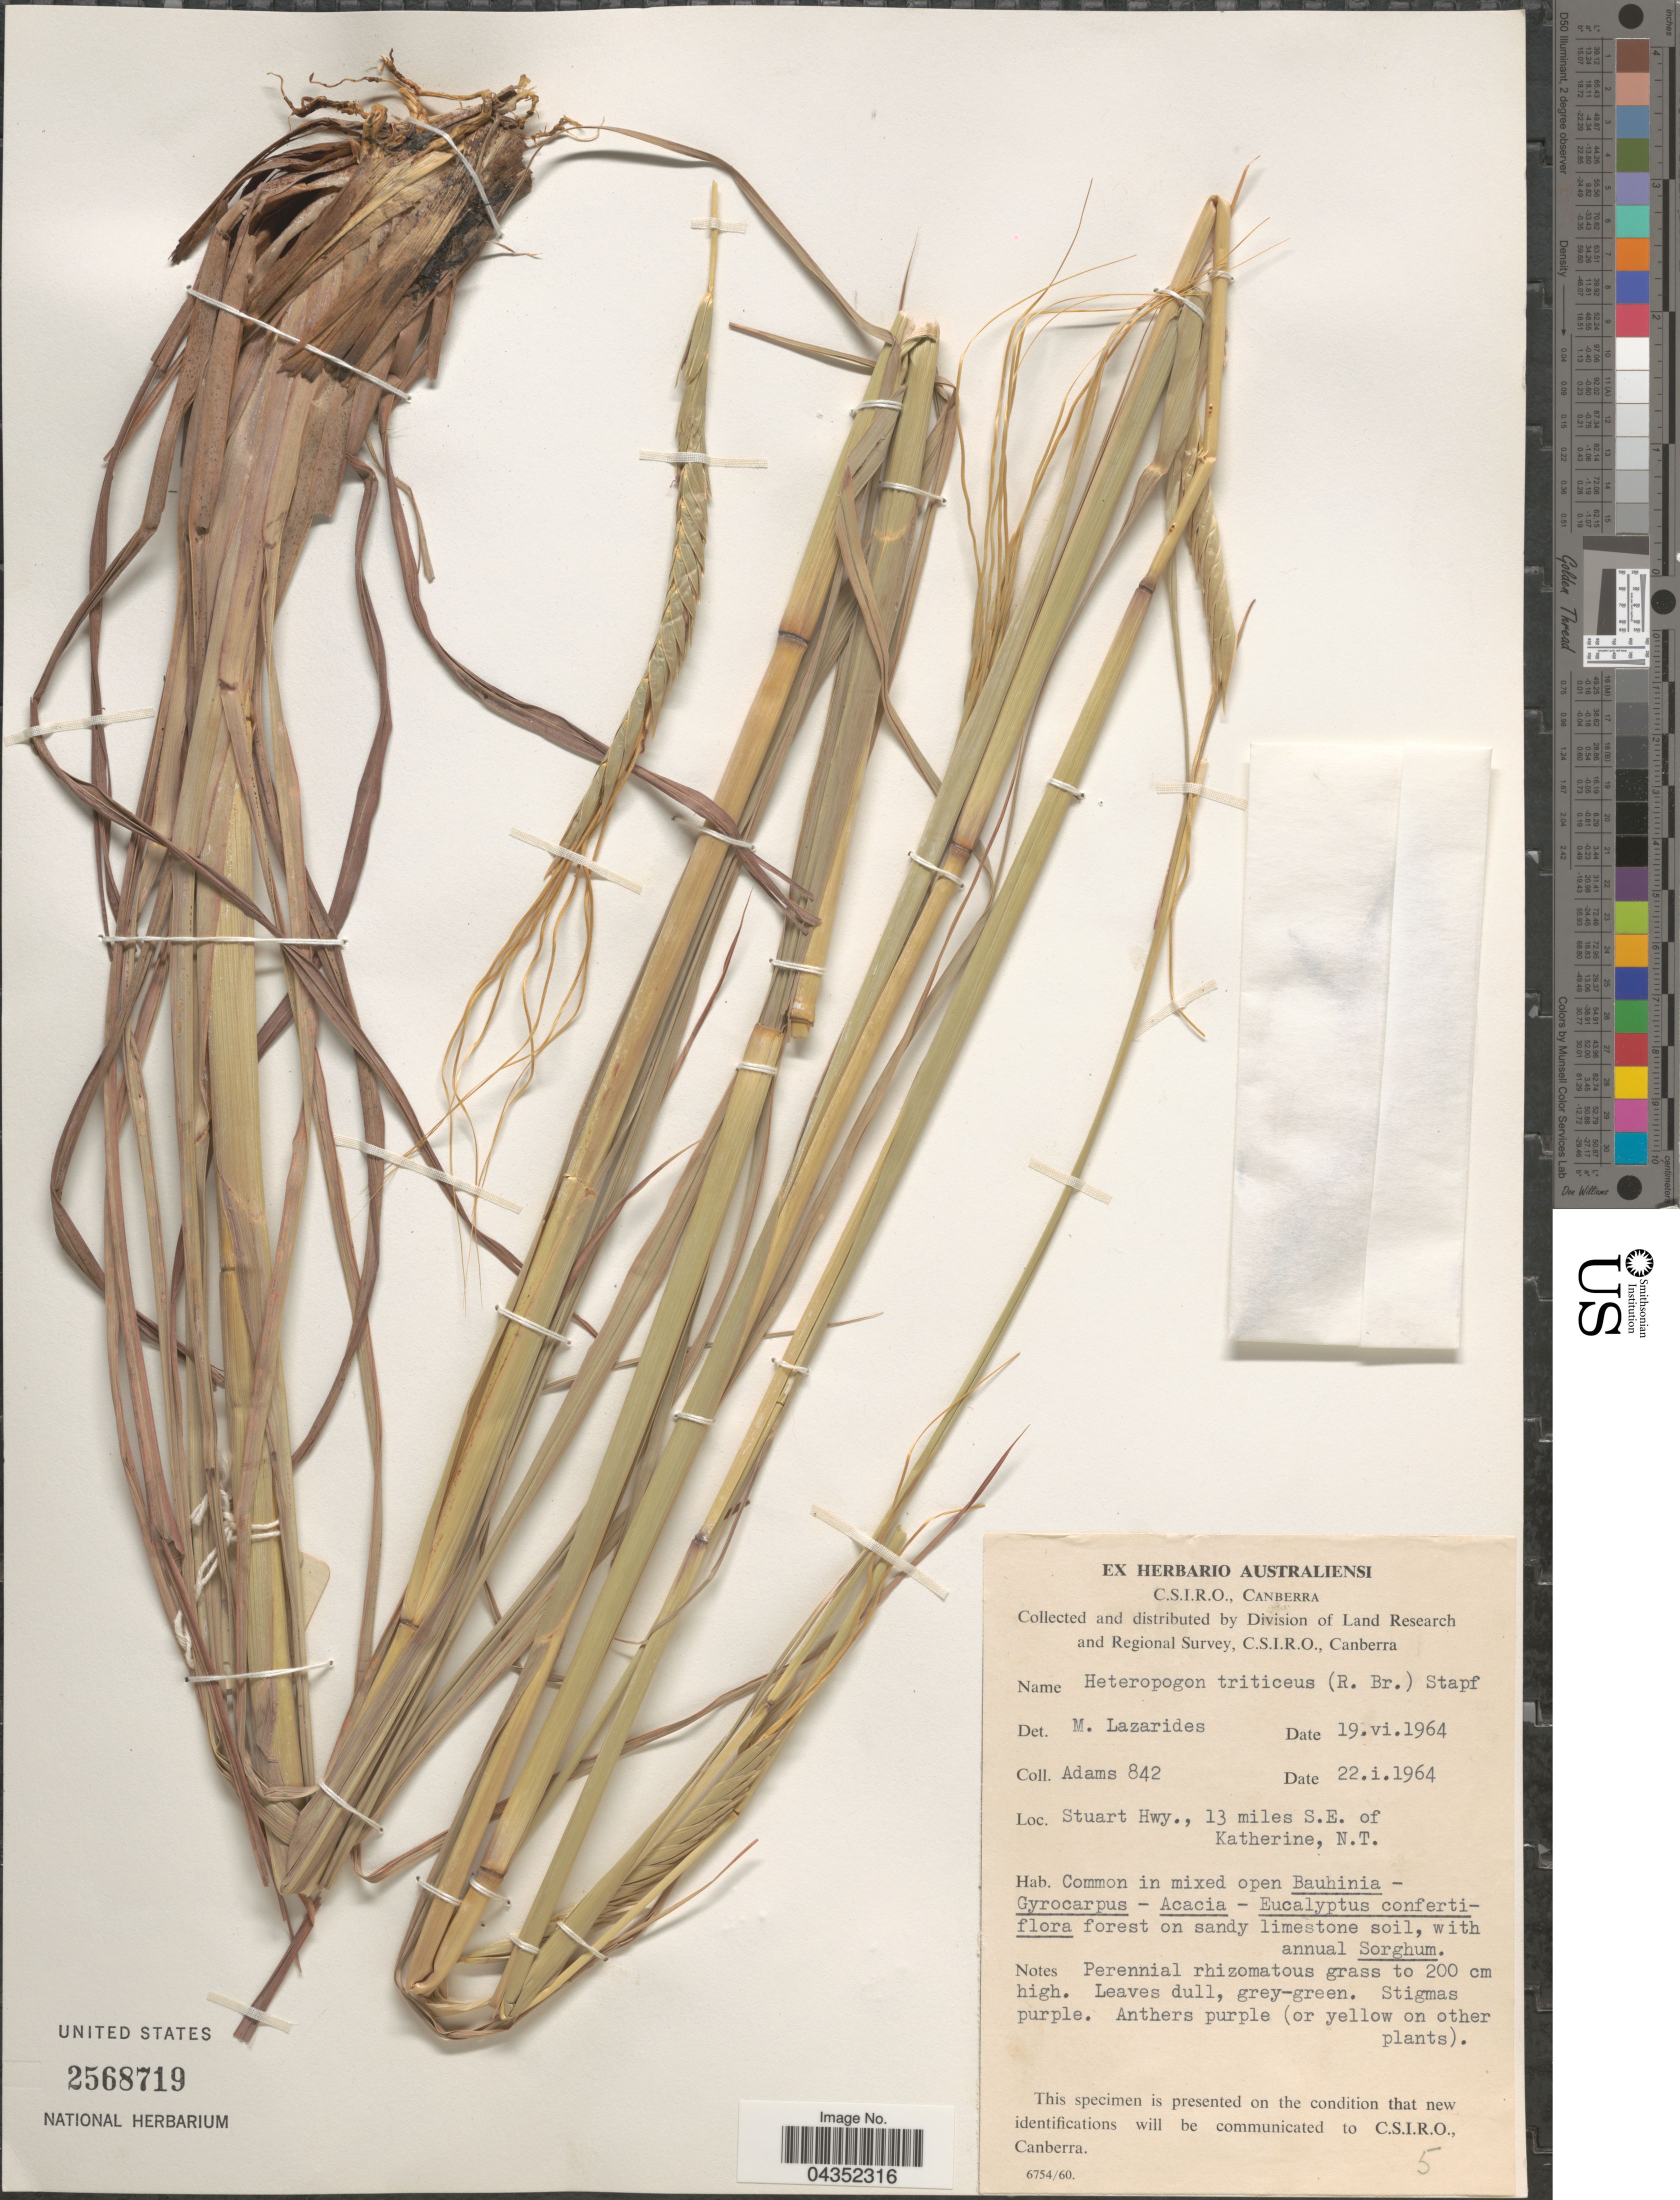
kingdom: Plantae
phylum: Tracheophyta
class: Liliopsida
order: Poales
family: Poaceae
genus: Heteropogon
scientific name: Heteropogon triticeus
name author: (R. Br.) Stapf ex Craib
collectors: Adams, --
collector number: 842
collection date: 1964-01-22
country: Australia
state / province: Northern Territory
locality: Divsion of Land Research and Regional Survey, C.S.I.R.O. Stuart Hwy., 13 miles S.E. of Katherine.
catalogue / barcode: US 2568719